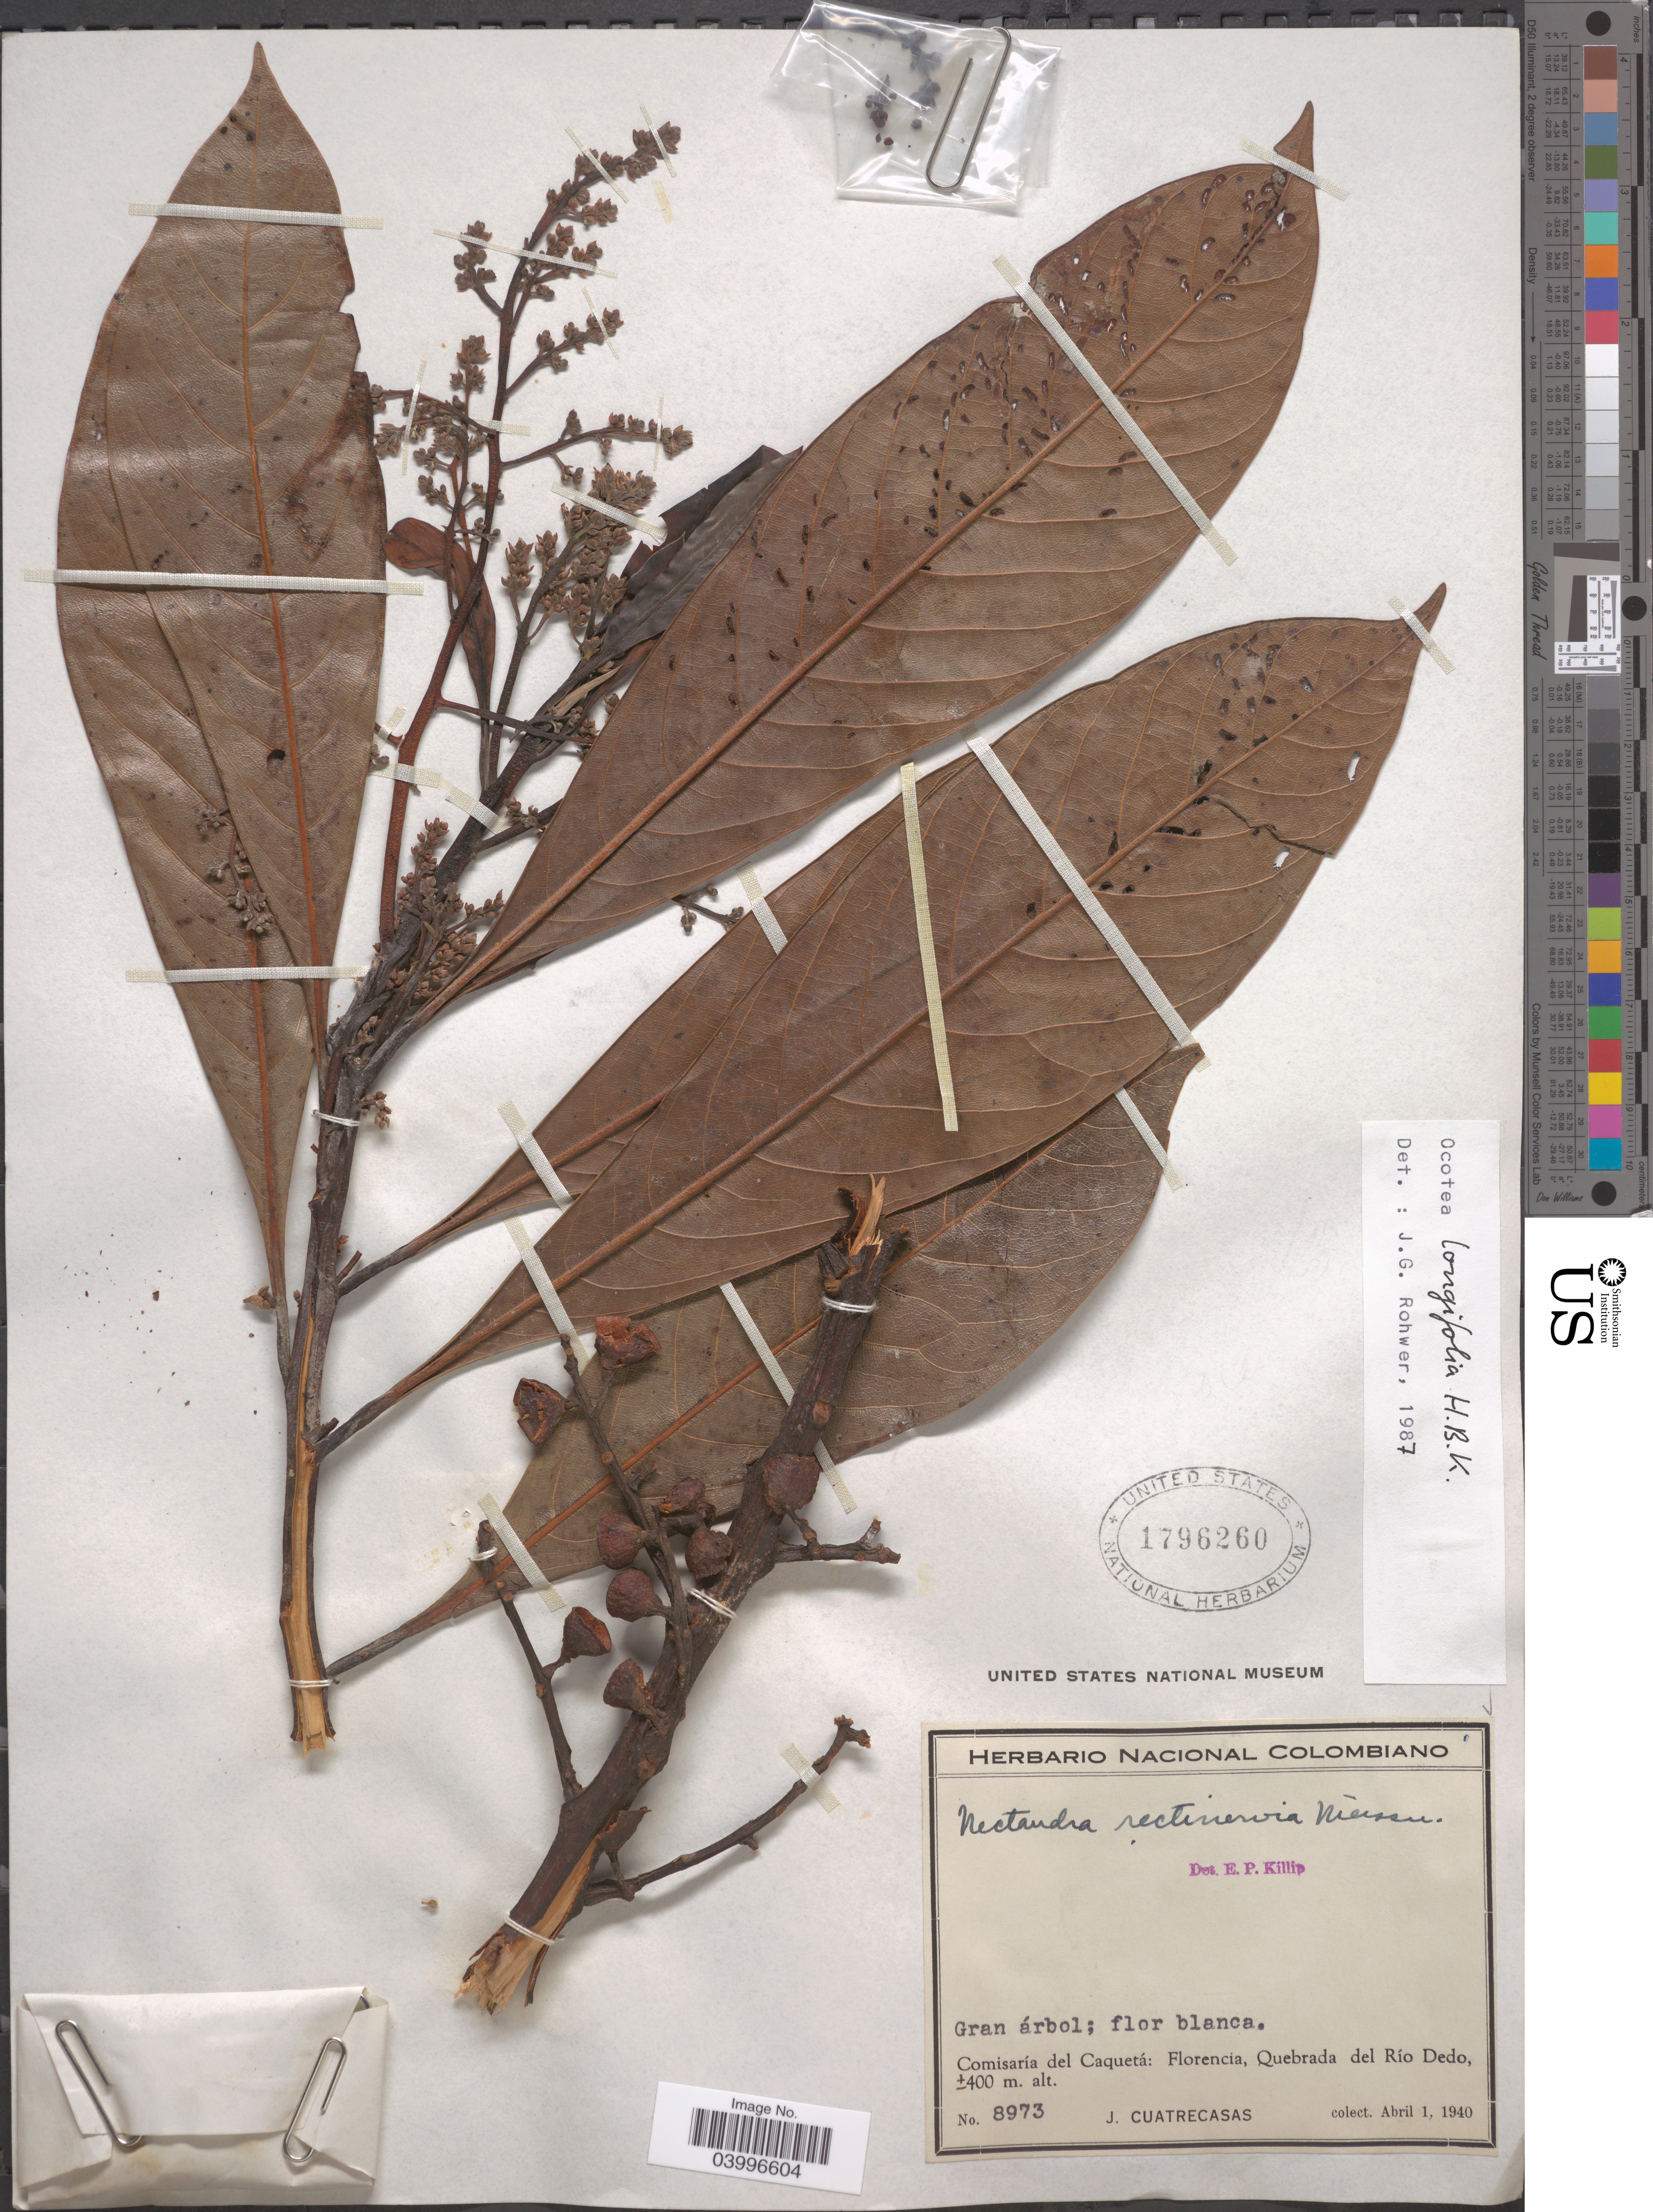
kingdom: Plantae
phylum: Tracheophyta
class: Magnoliopsida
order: Laurales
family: Lauraceae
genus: Ocotea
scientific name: Ocotea longifolia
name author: Kunth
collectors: J. Cuatrecasas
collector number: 8973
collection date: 1940-04-01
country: Colombia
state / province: Caquetá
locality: Comisaría del Caquetá: Florencia, Quebrada del Río Dedo.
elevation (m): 400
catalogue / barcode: US 1796260